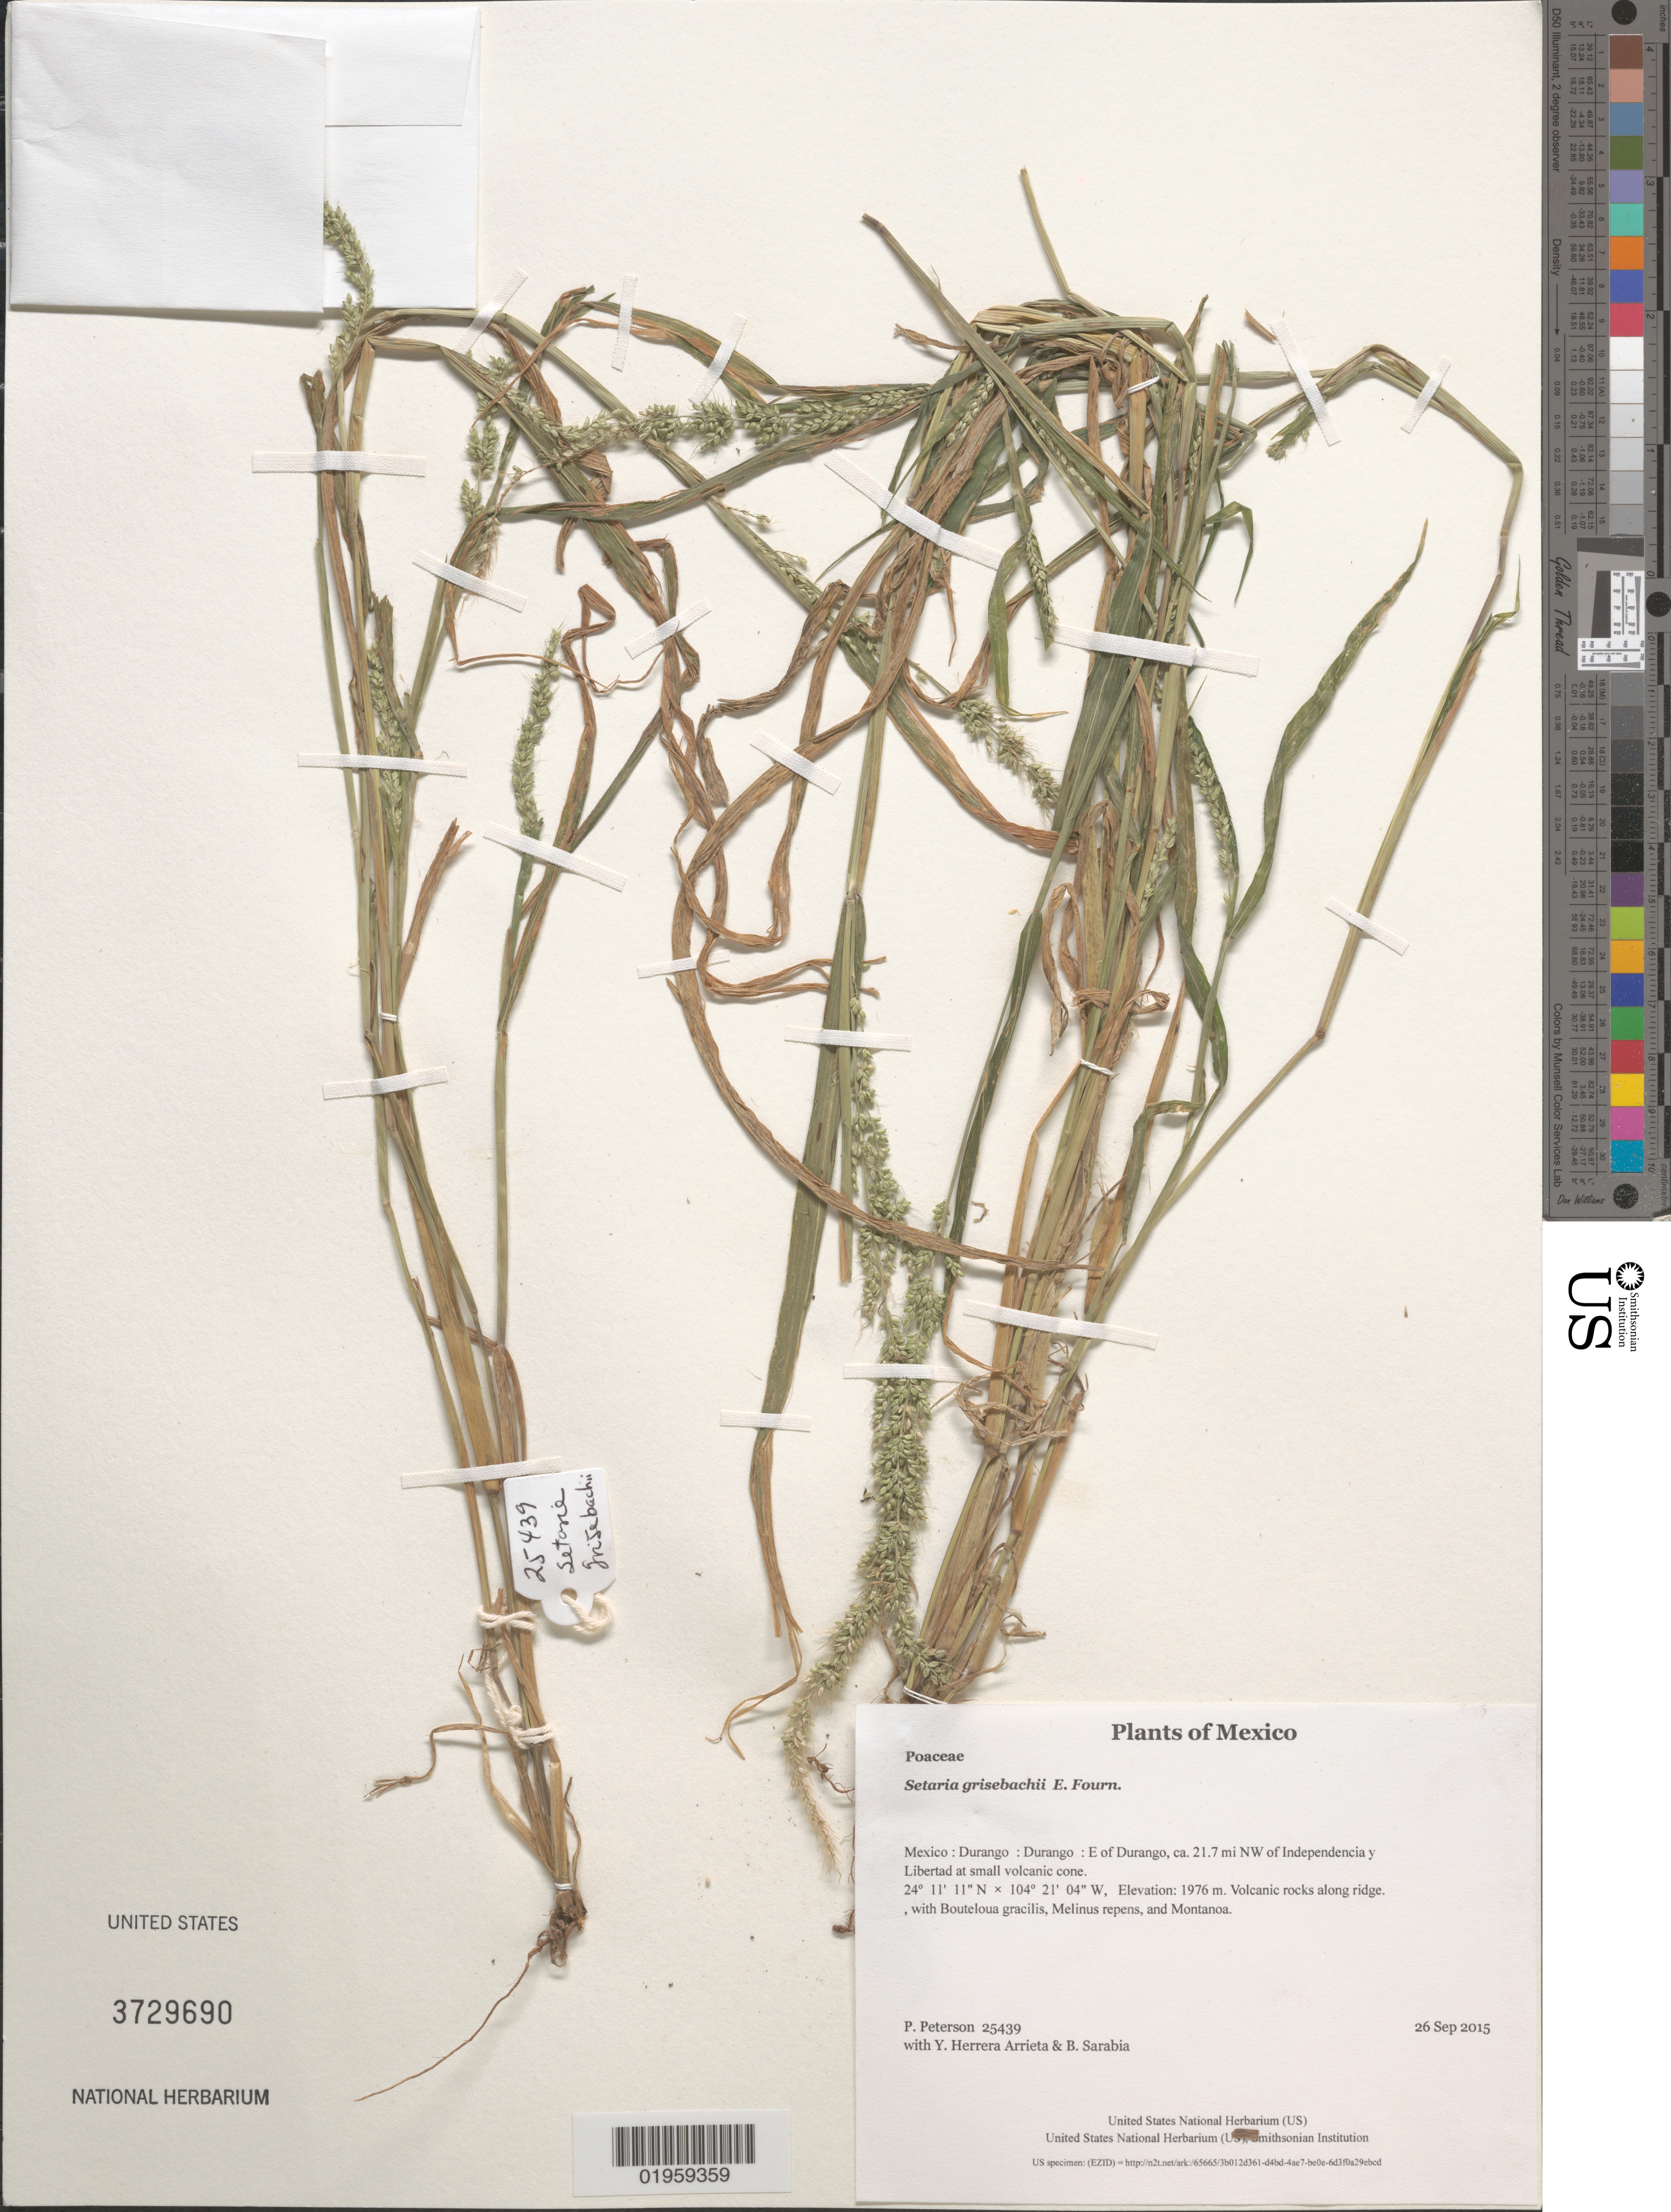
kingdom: Plantae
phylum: Tracheophyta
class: Liliopsida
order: Poales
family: Poaceae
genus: Setaria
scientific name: Setaria grisebachii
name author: E. Fourn.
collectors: P. M. Peterson, Y. Herrera Arrieta & B. Sarabia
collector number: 25439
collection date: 2015-09-26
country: Mexico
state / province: Durango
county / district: Durango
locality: E of Durango, ca. 21.7 mi NW of Independencia y Libertad at small volcanic cone.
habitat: Volcanic rocks along ridge.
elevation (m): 1976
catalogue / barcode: US 3729690